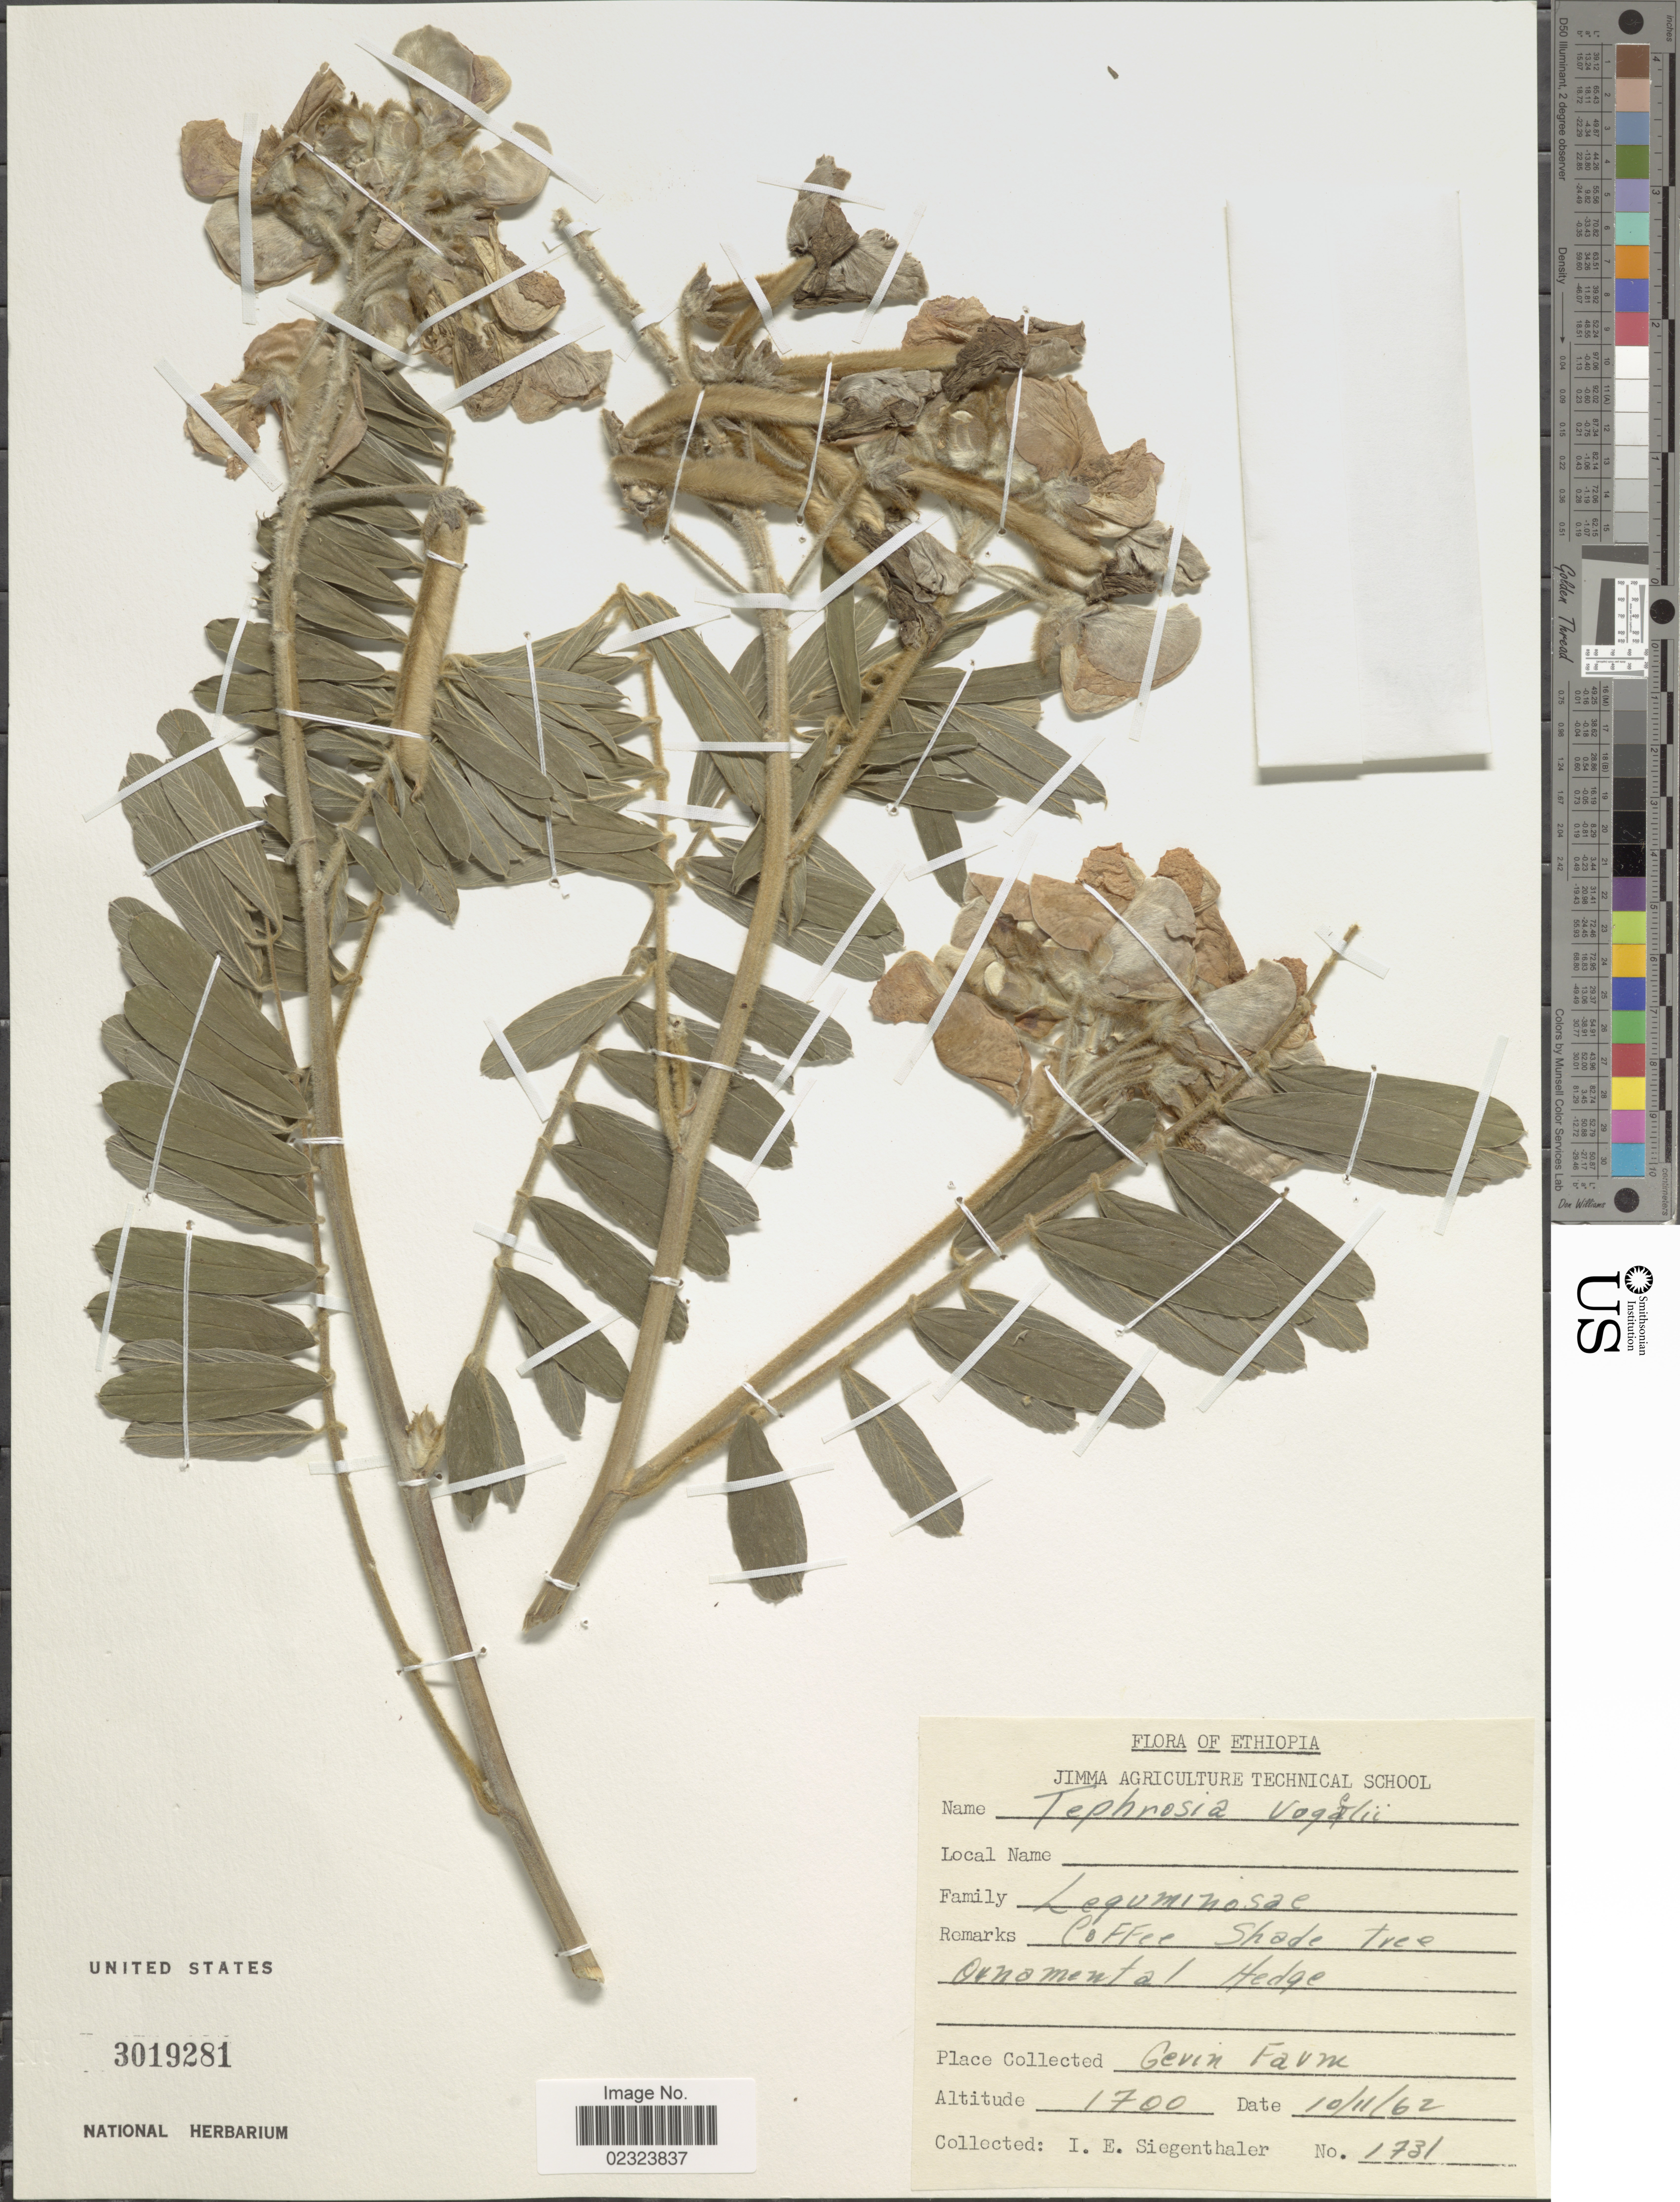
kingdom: Plantae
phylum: Tracheophyta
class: Magnoliopsida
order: Fabales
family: Fabaceae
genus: Tephrosia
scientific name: Tephrosia vogelii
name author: Hook. f.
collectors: I. Siegenthaler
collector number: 1731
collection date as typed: Transcribed d/m/y: 10/11/62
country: Ethiopia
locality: Coffee Shade tree Ornamental Hedge. Gevin Farm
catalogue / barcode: US 3019281